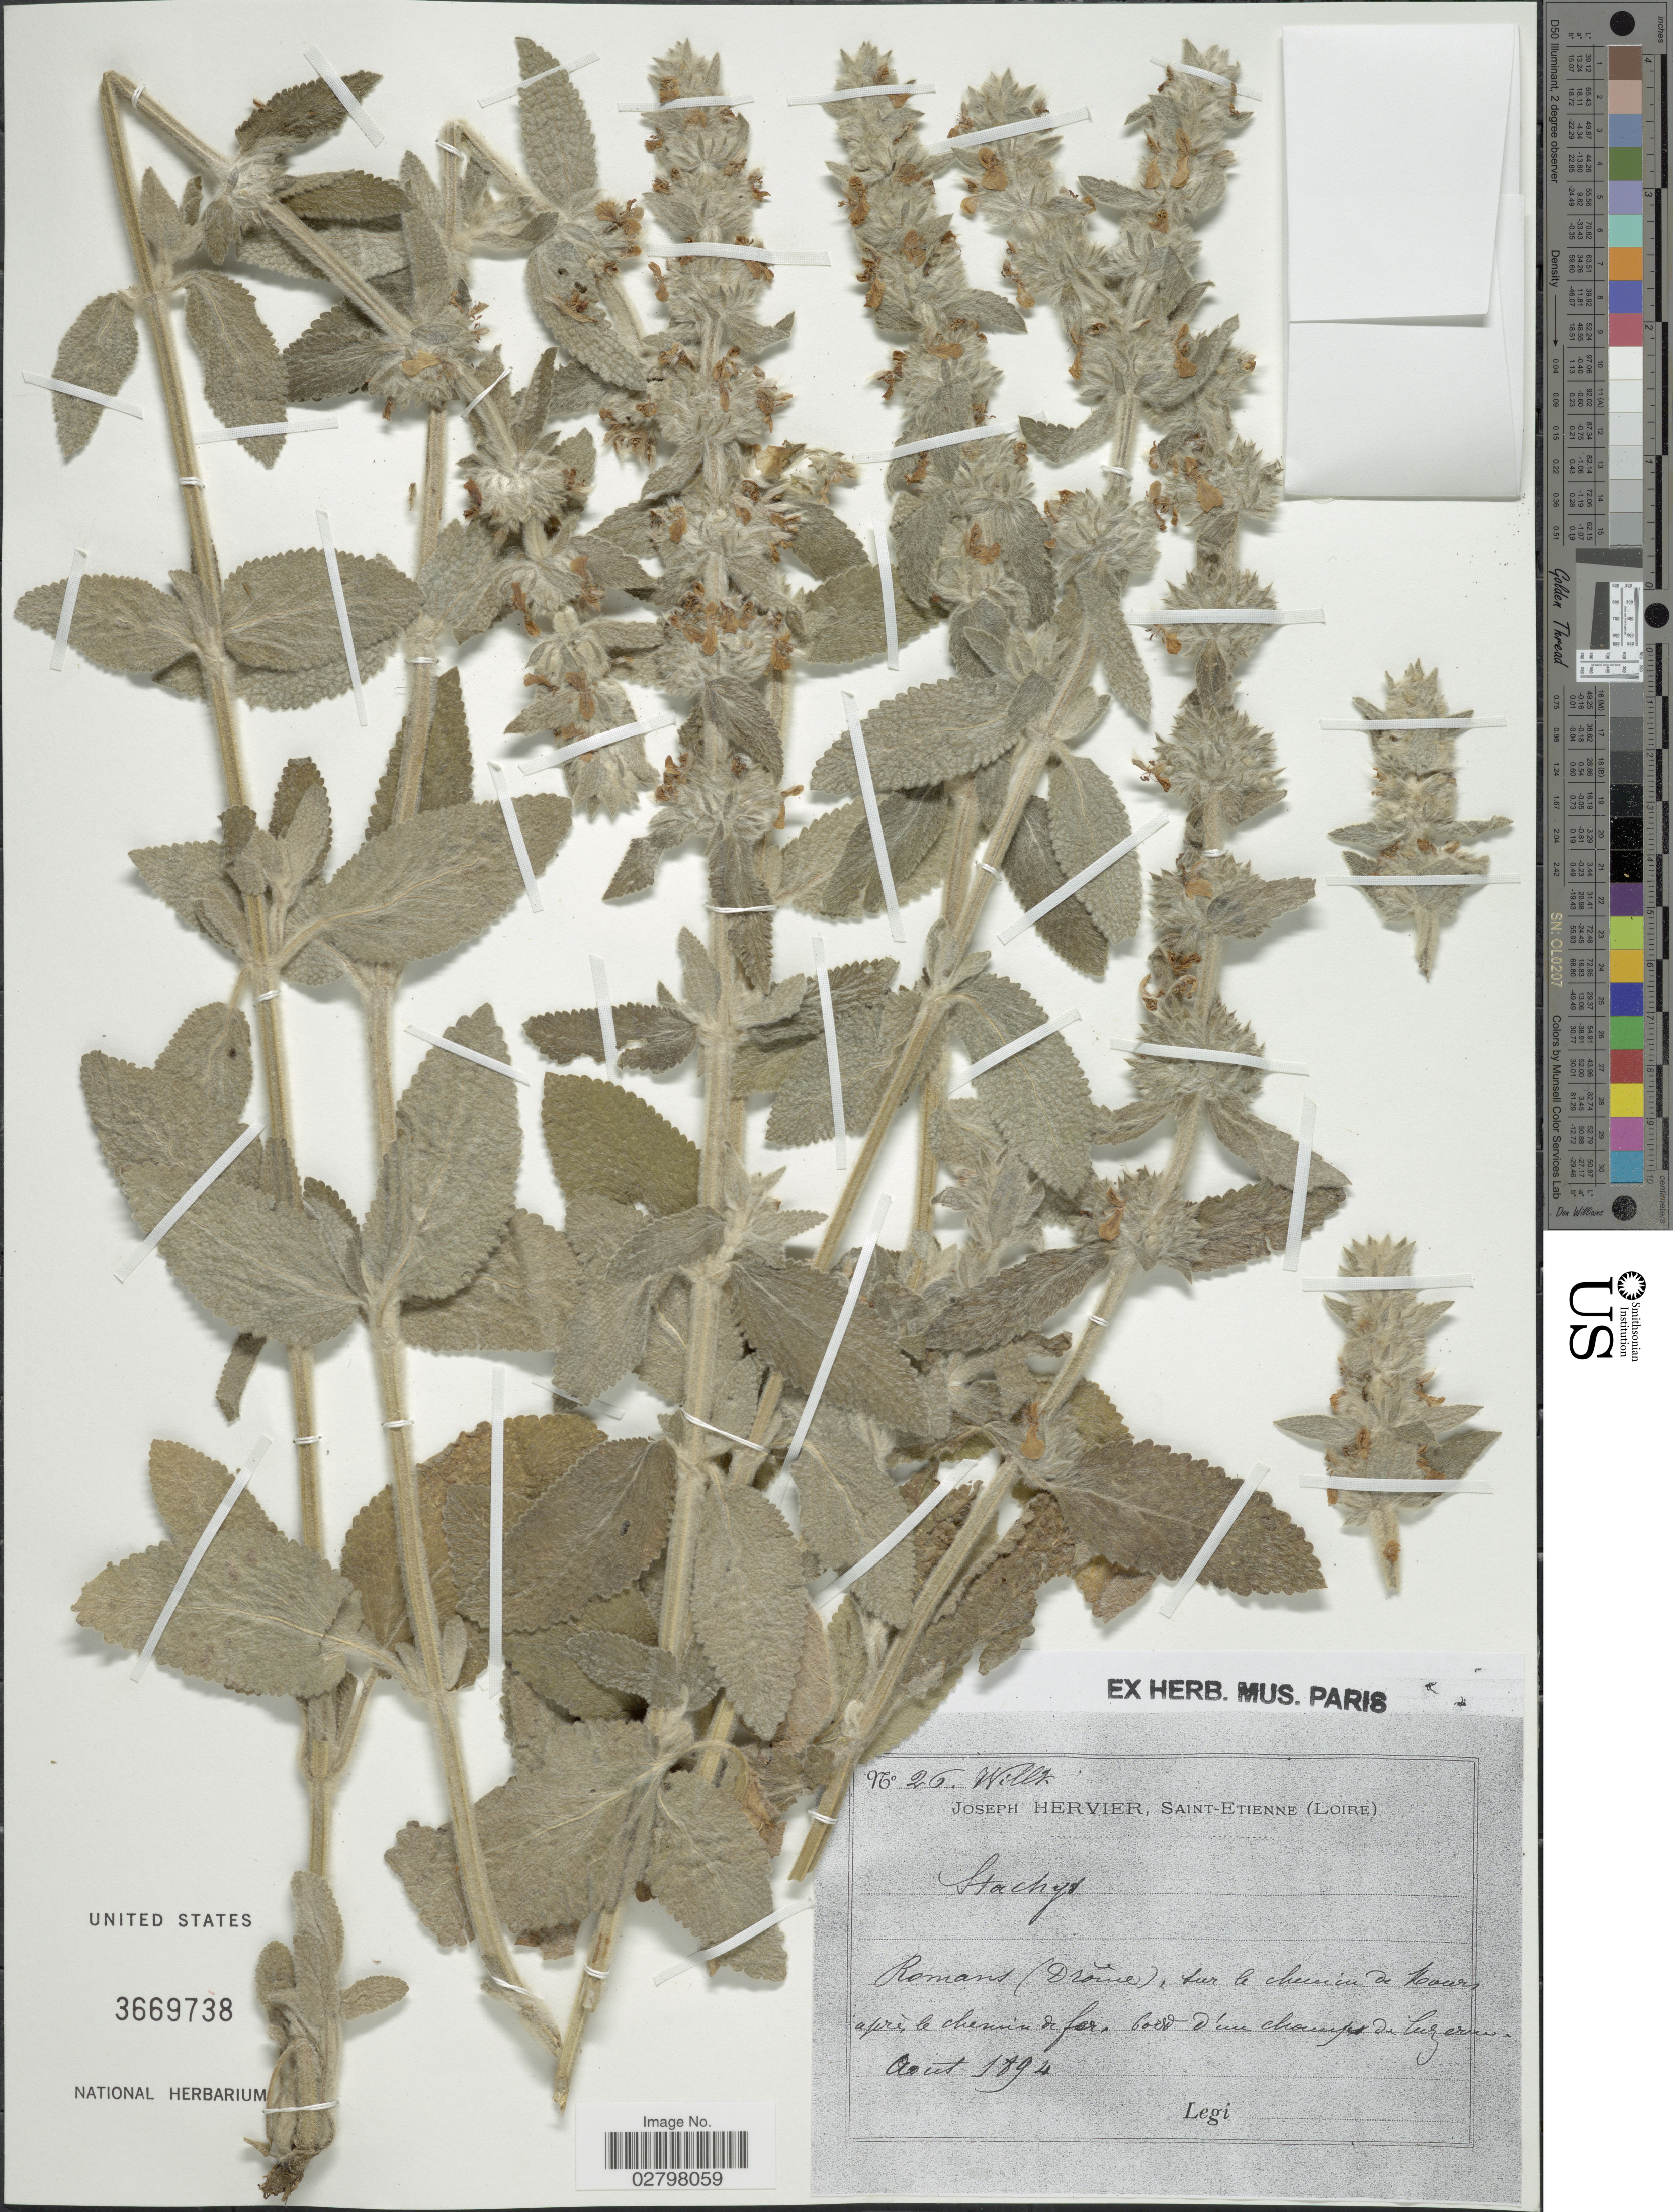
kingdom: Plantae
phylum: Tracheophyta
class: Magnoliopsida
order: Lamiales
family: Lamiaceae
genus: Stachys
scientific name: Stachys sp.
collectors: J. Hervier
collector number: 26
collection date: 1894-08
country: France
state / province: Auvergne-Rhône-Alpes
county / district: Drôme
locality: Romans (Drôme), sur le chemin de Nours [interpreted] aprés le chemin de fer, bord d'un champs de Luzern [interpreted].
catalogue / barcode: US 3669738